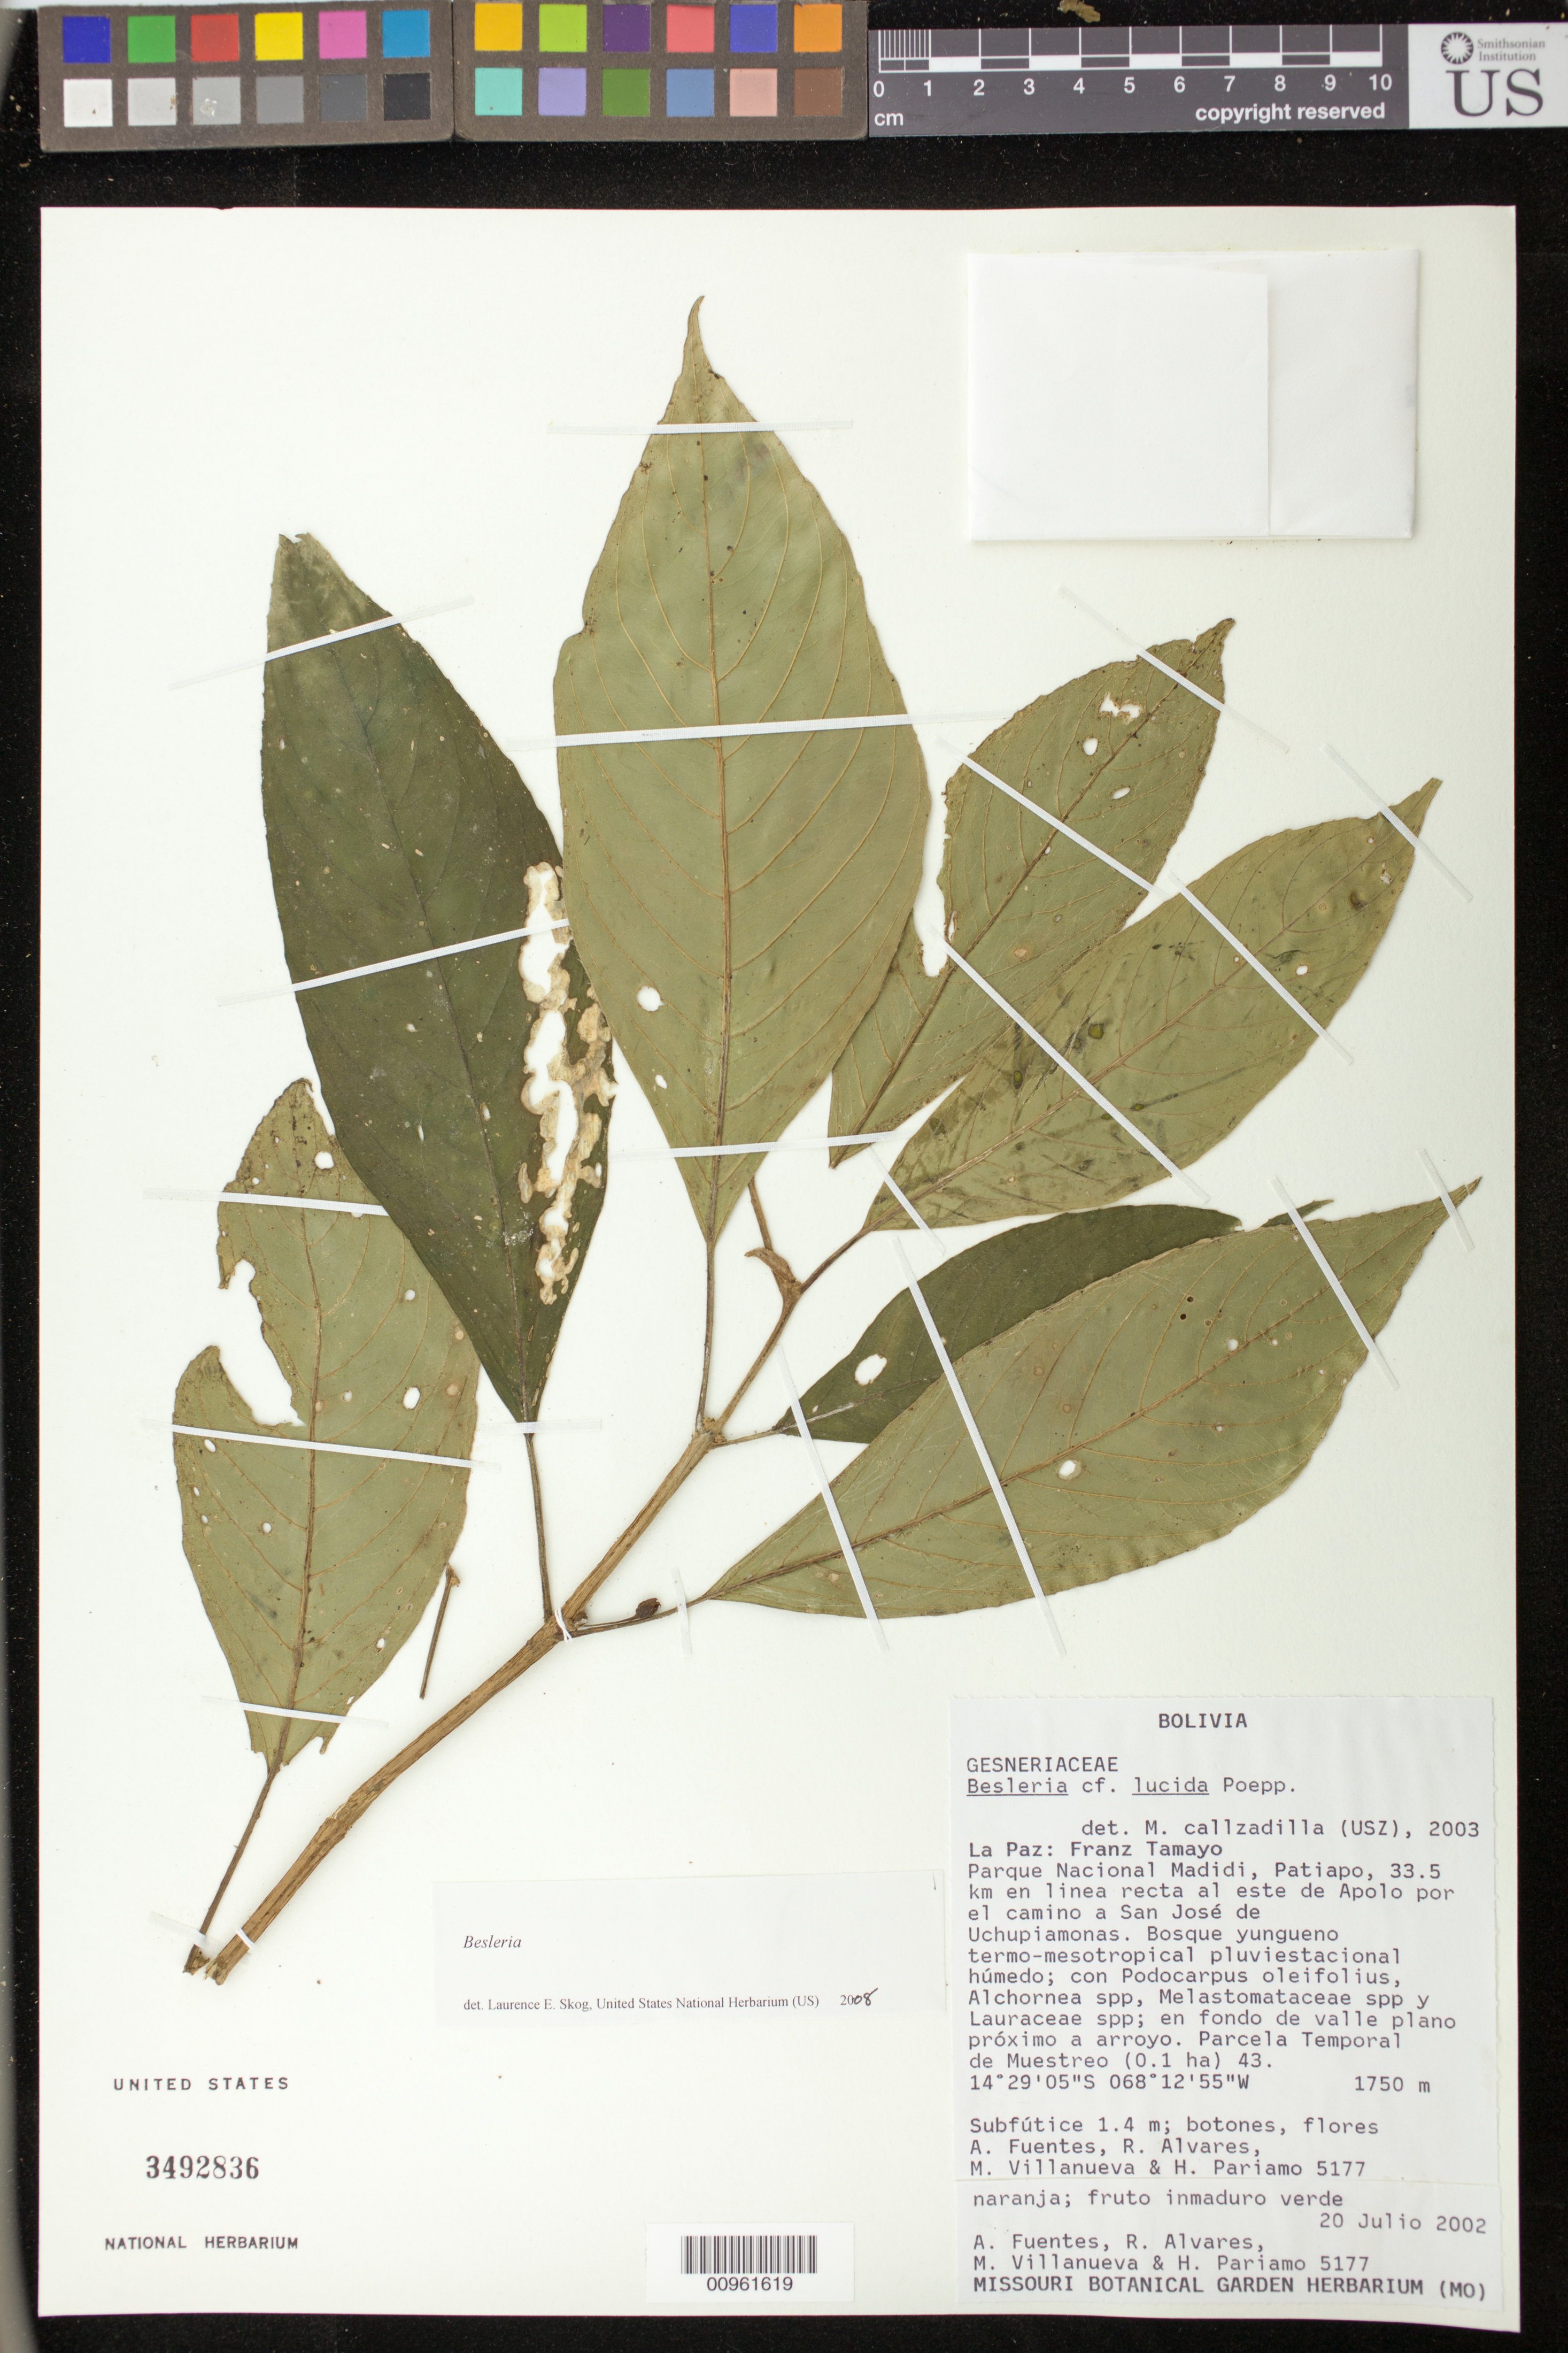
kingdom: Plantae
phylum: Tracheophyta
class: Magnoliopsida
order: Lamiales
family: Gesneriaceae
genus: Besleria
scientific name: Besleria sp.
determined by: Skog, Laurence E.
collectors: A. Fuentes & et al.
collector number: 5177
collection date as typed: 20 Jul 2002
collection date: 2002-07-20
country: Bolivia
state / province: La Paz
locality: La Paz: Franz Tamayo. Parque Nacional Madidi, Patiapo, 33.5 km en linea recta al este de Apolo por el camino a San José de Uchupiamonas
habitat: Bosque yungueno termo-mesotropical pluviestacional húmedo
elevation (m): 1750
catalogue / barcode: US 3492836